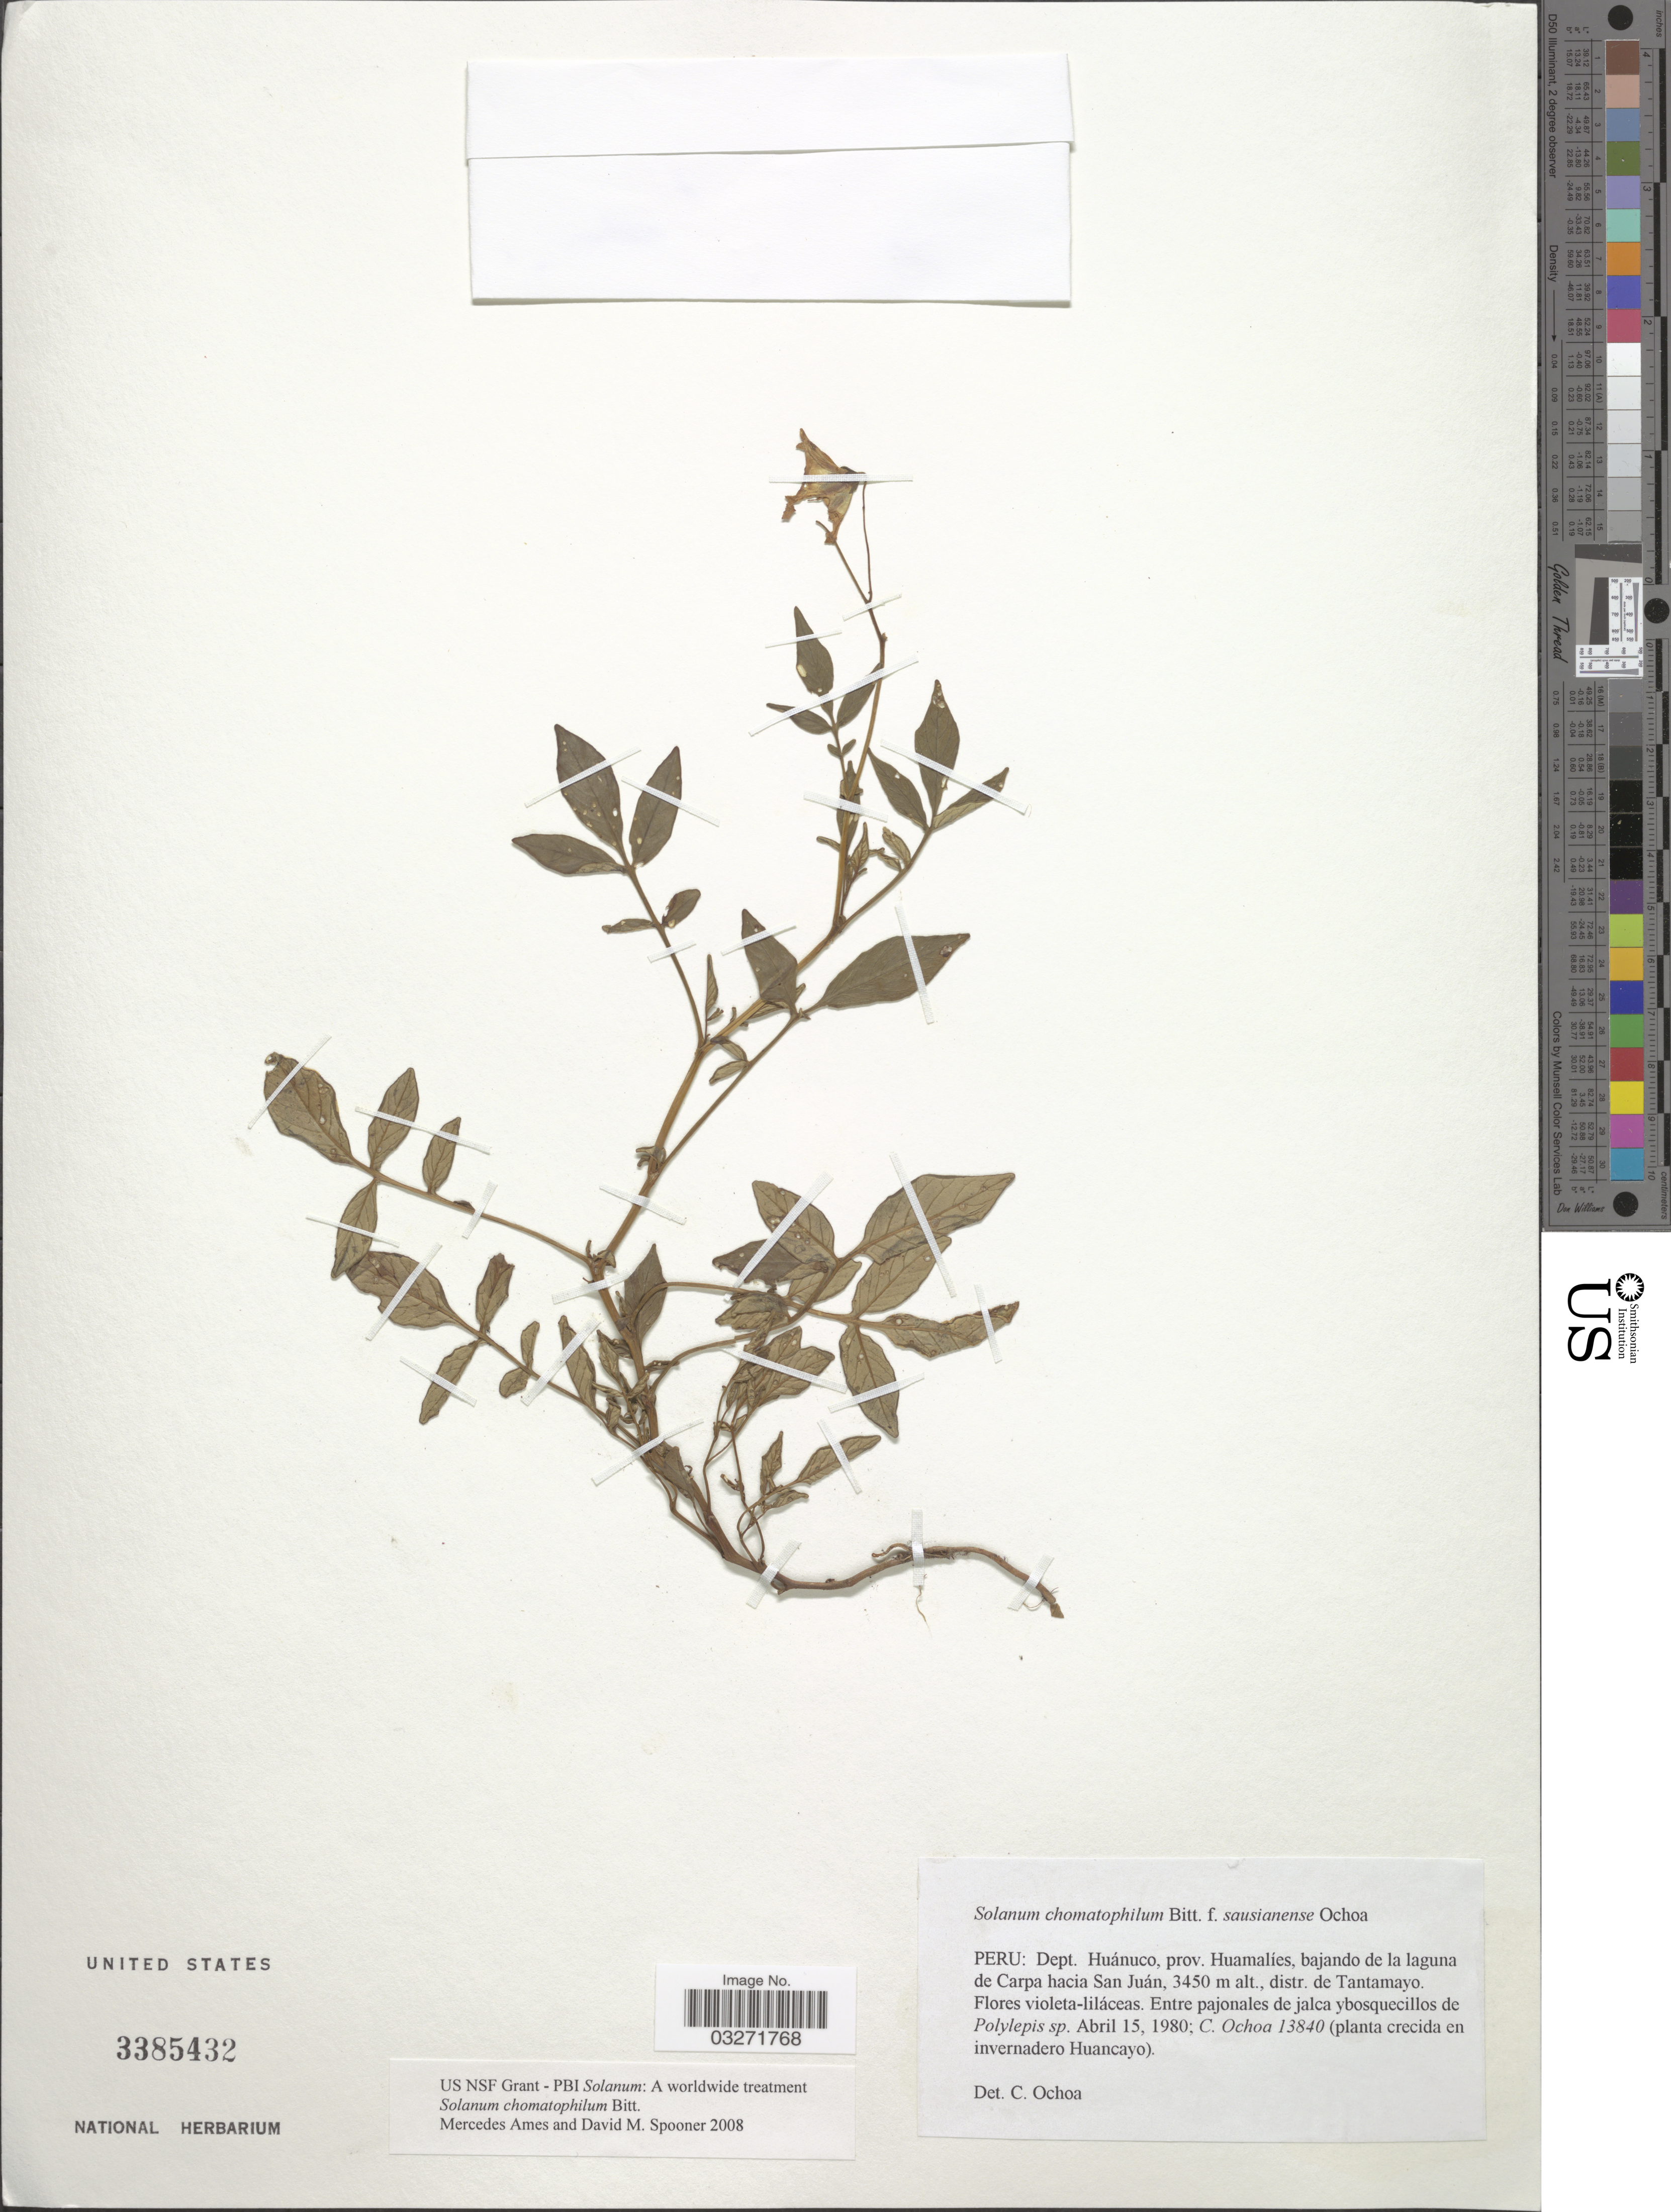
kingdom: Plantae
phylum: Tracheophyta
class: Magnoliopsida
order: Solanales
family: Solanaceae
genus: Solanum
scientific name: Solanum chomatophilum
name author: Bitter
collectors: C. Ochoa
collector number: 13840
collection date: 1980-04-15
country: Peru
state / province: Huánuco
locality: Dept. Huánuco, prov. Huamalíes, bajando de la laguna de Carpa hacia San Juán, distr. de Tantamayo.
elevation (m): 3450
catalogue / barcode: US 3385432